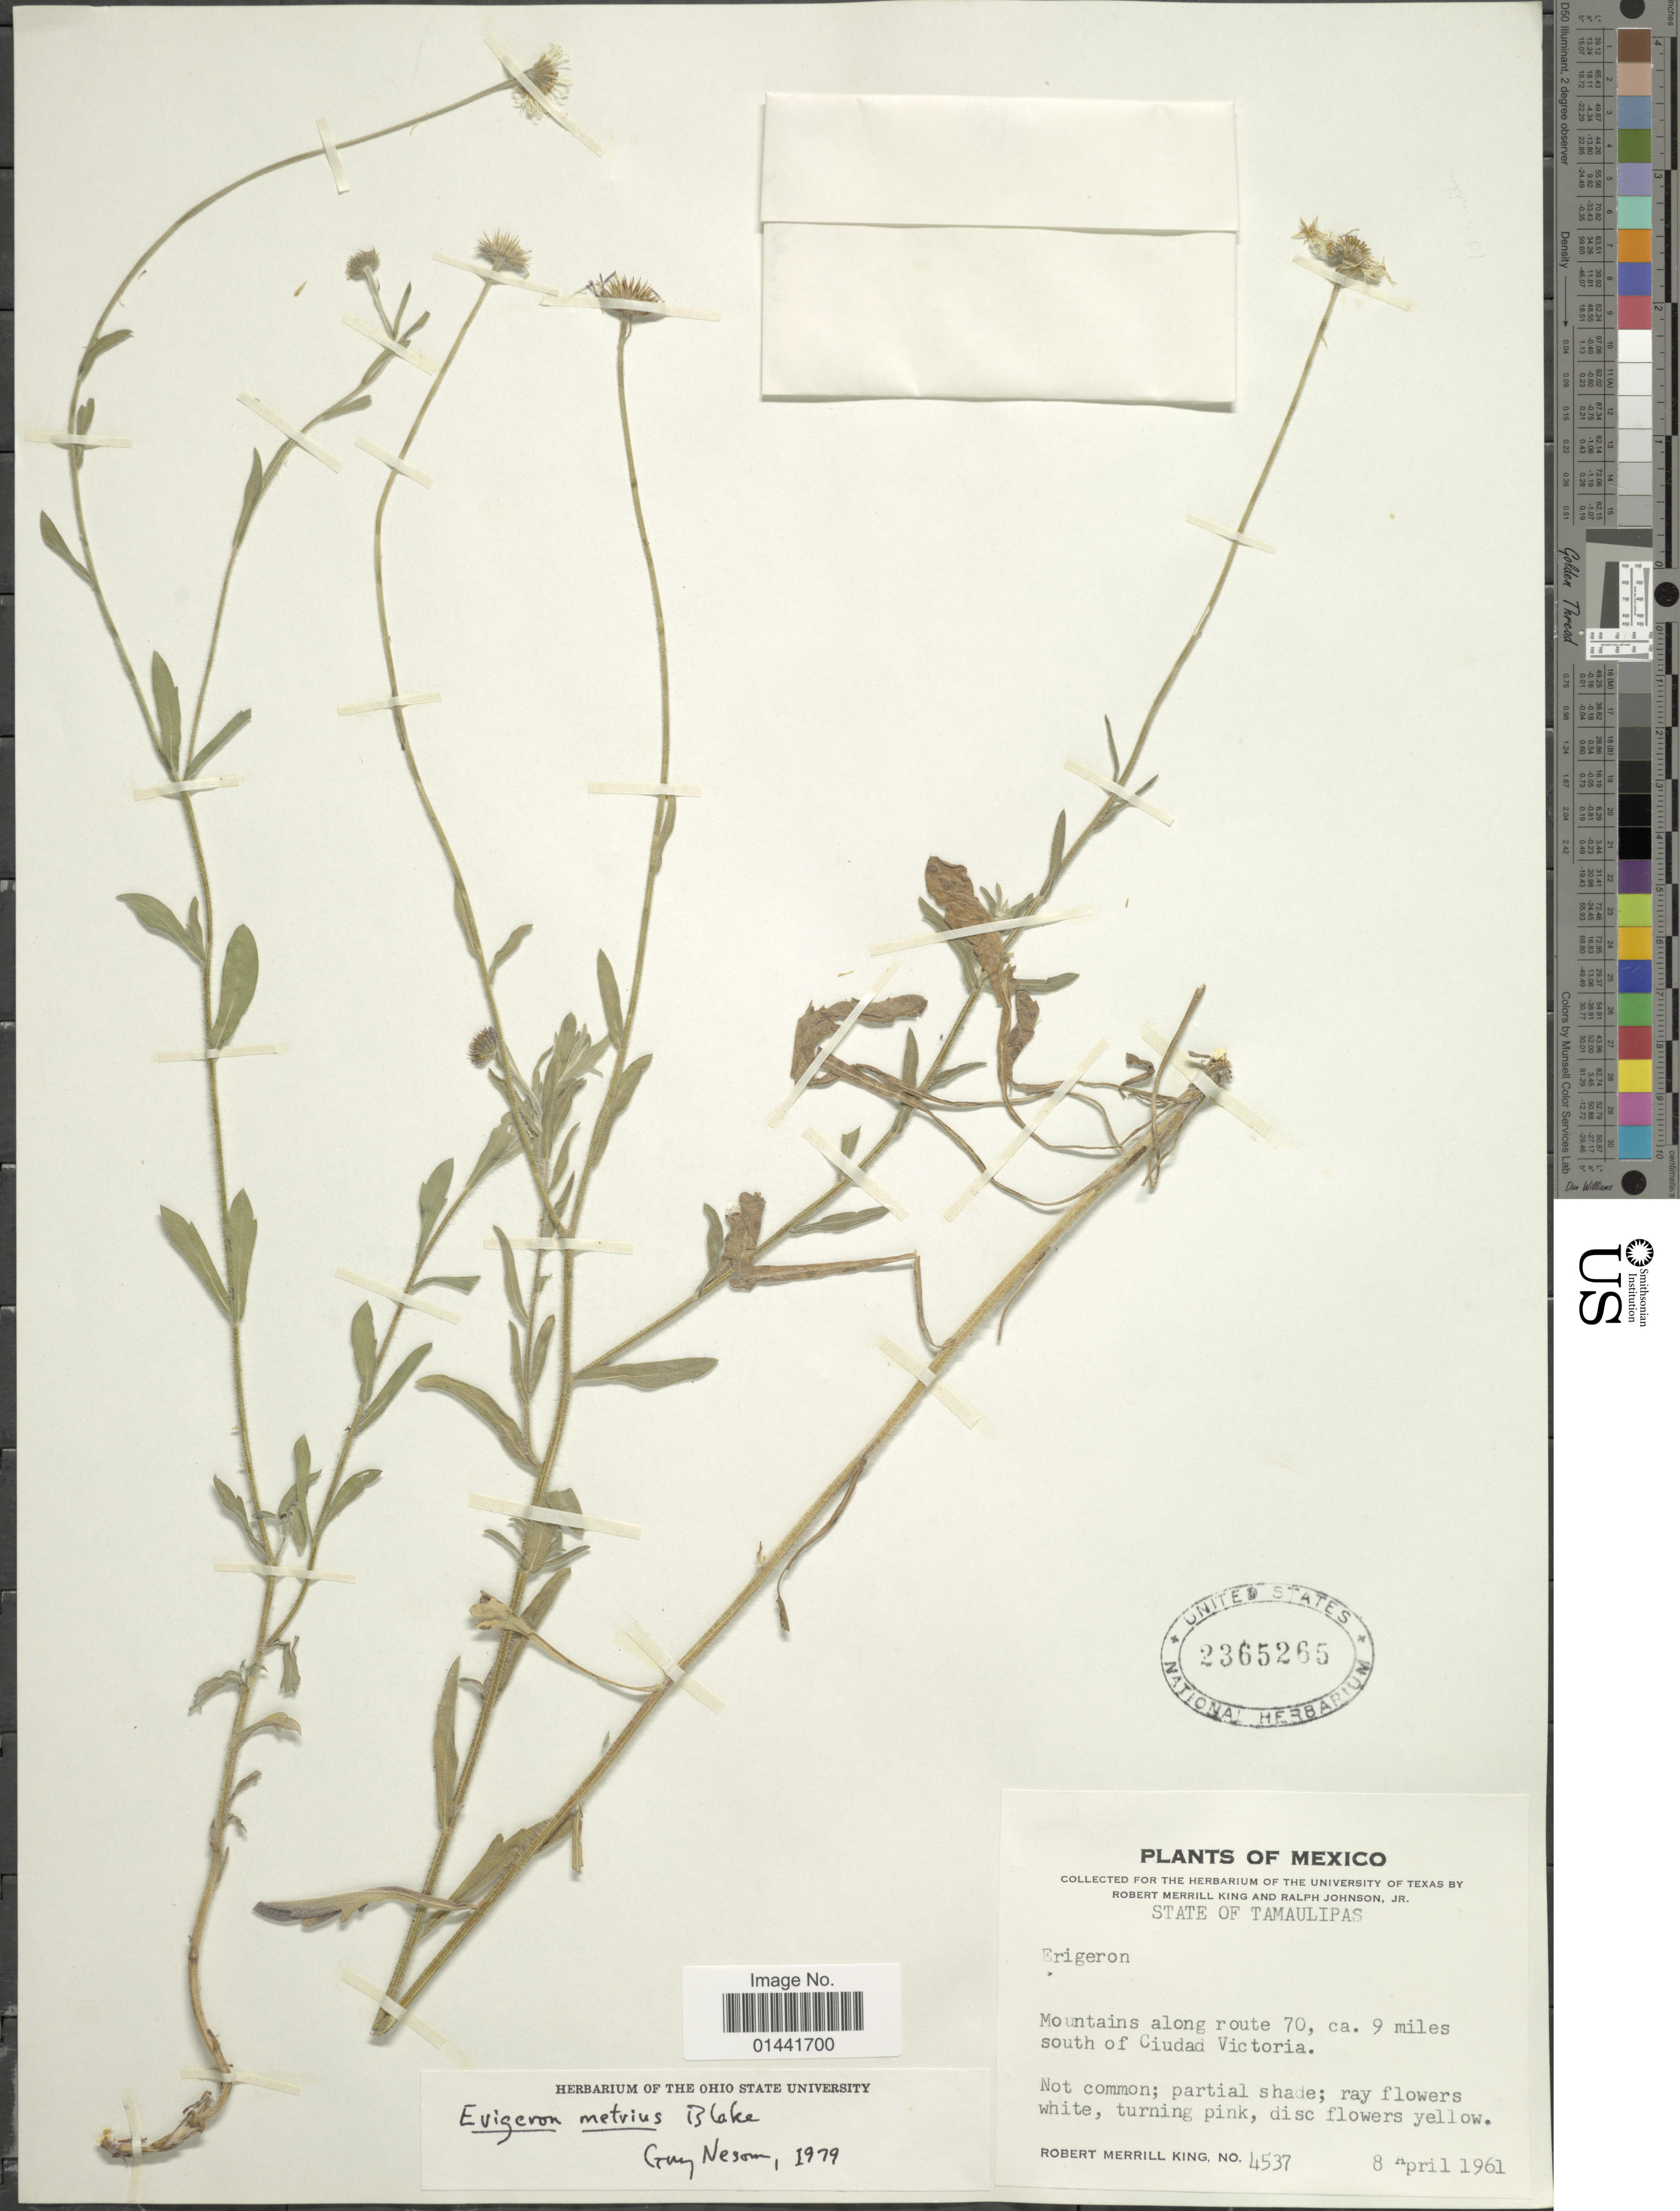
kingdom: Plantae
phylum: Tracheophyta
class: Magnoliopsida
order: Asterales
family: Asteraceae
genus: Erigeron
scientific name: Erigeron metrius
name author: S.F. Blake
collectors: R. M. King & R. Johnson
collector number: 4537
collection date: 1961-04-08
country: Mexico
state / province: Tamaulipas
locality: Mountains along route 70, ca. 9 miles south of Ciudad Victoria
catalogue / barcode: US 2365265